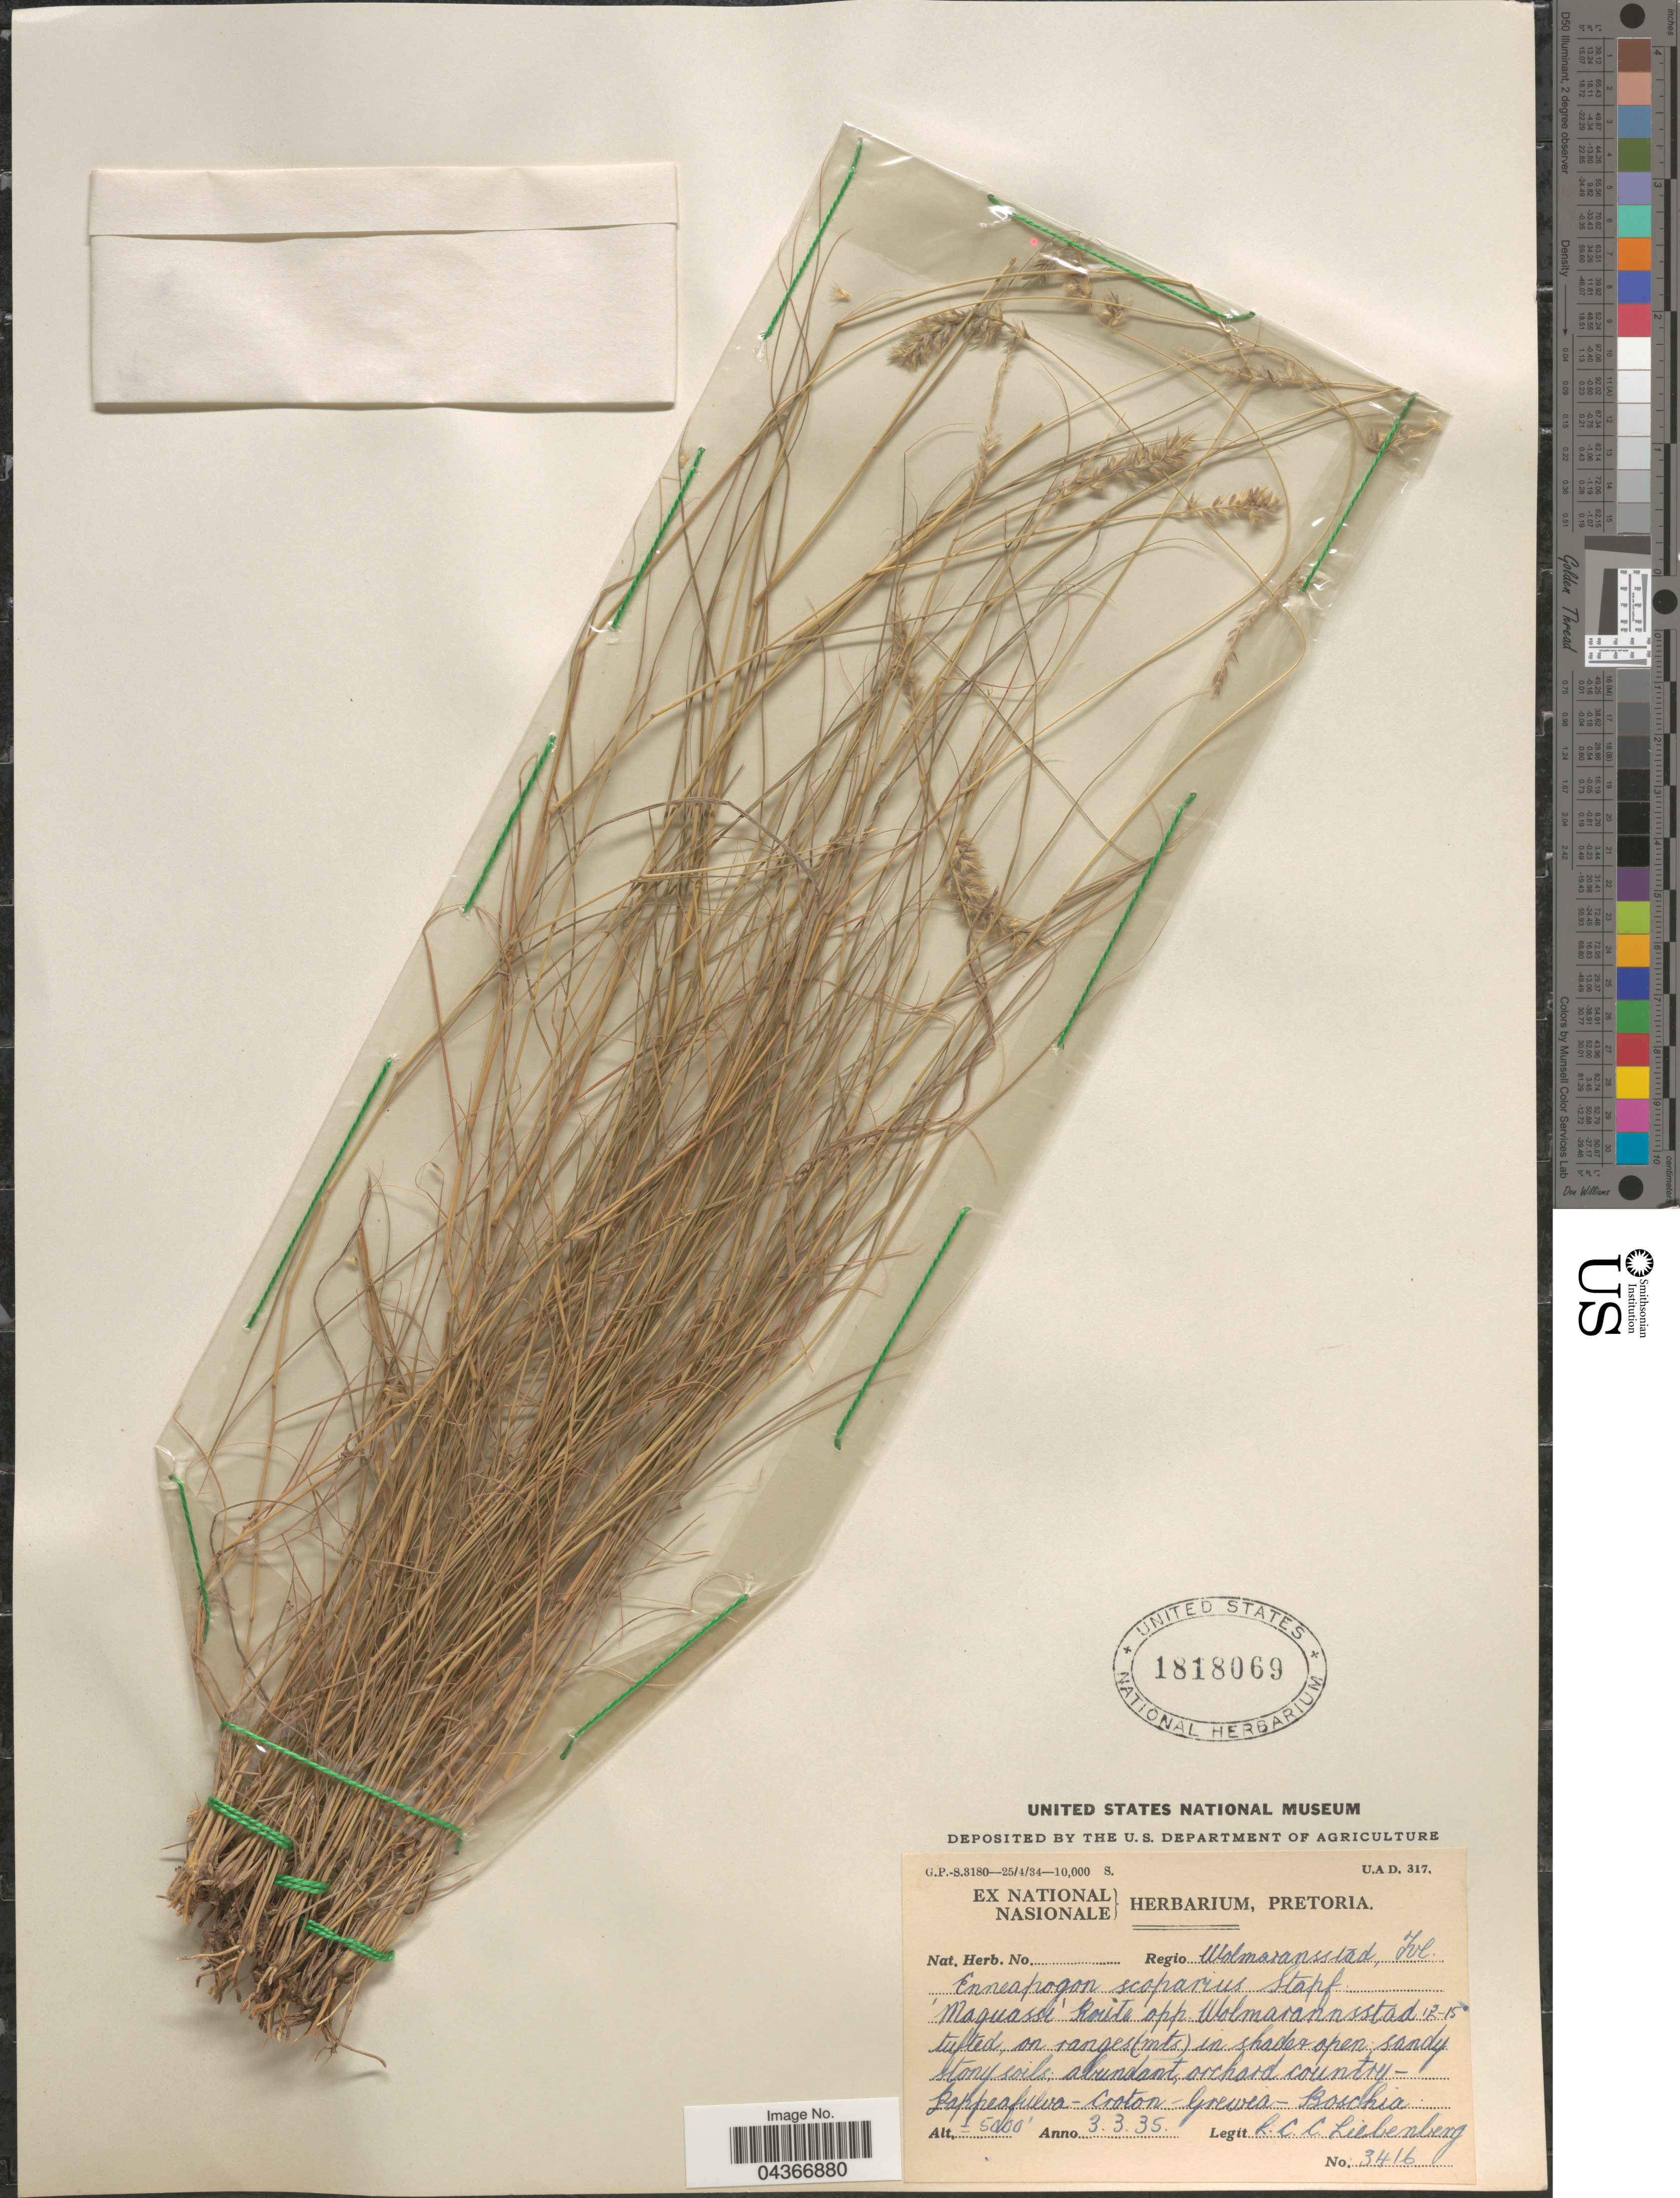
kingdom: Plantae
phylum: Tracheophyta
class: Liliopsida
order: Poales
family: Poaceae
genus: Enneapogon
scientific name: Enneapogon scoparius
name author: Stapf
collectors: L. Liebenberg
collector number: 3416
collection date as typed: Transcribed d/m/y: 3/3/35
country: South Africa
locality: Regio Wolmoransstad, Tvl.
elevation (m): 1524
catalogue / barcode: US 1818069